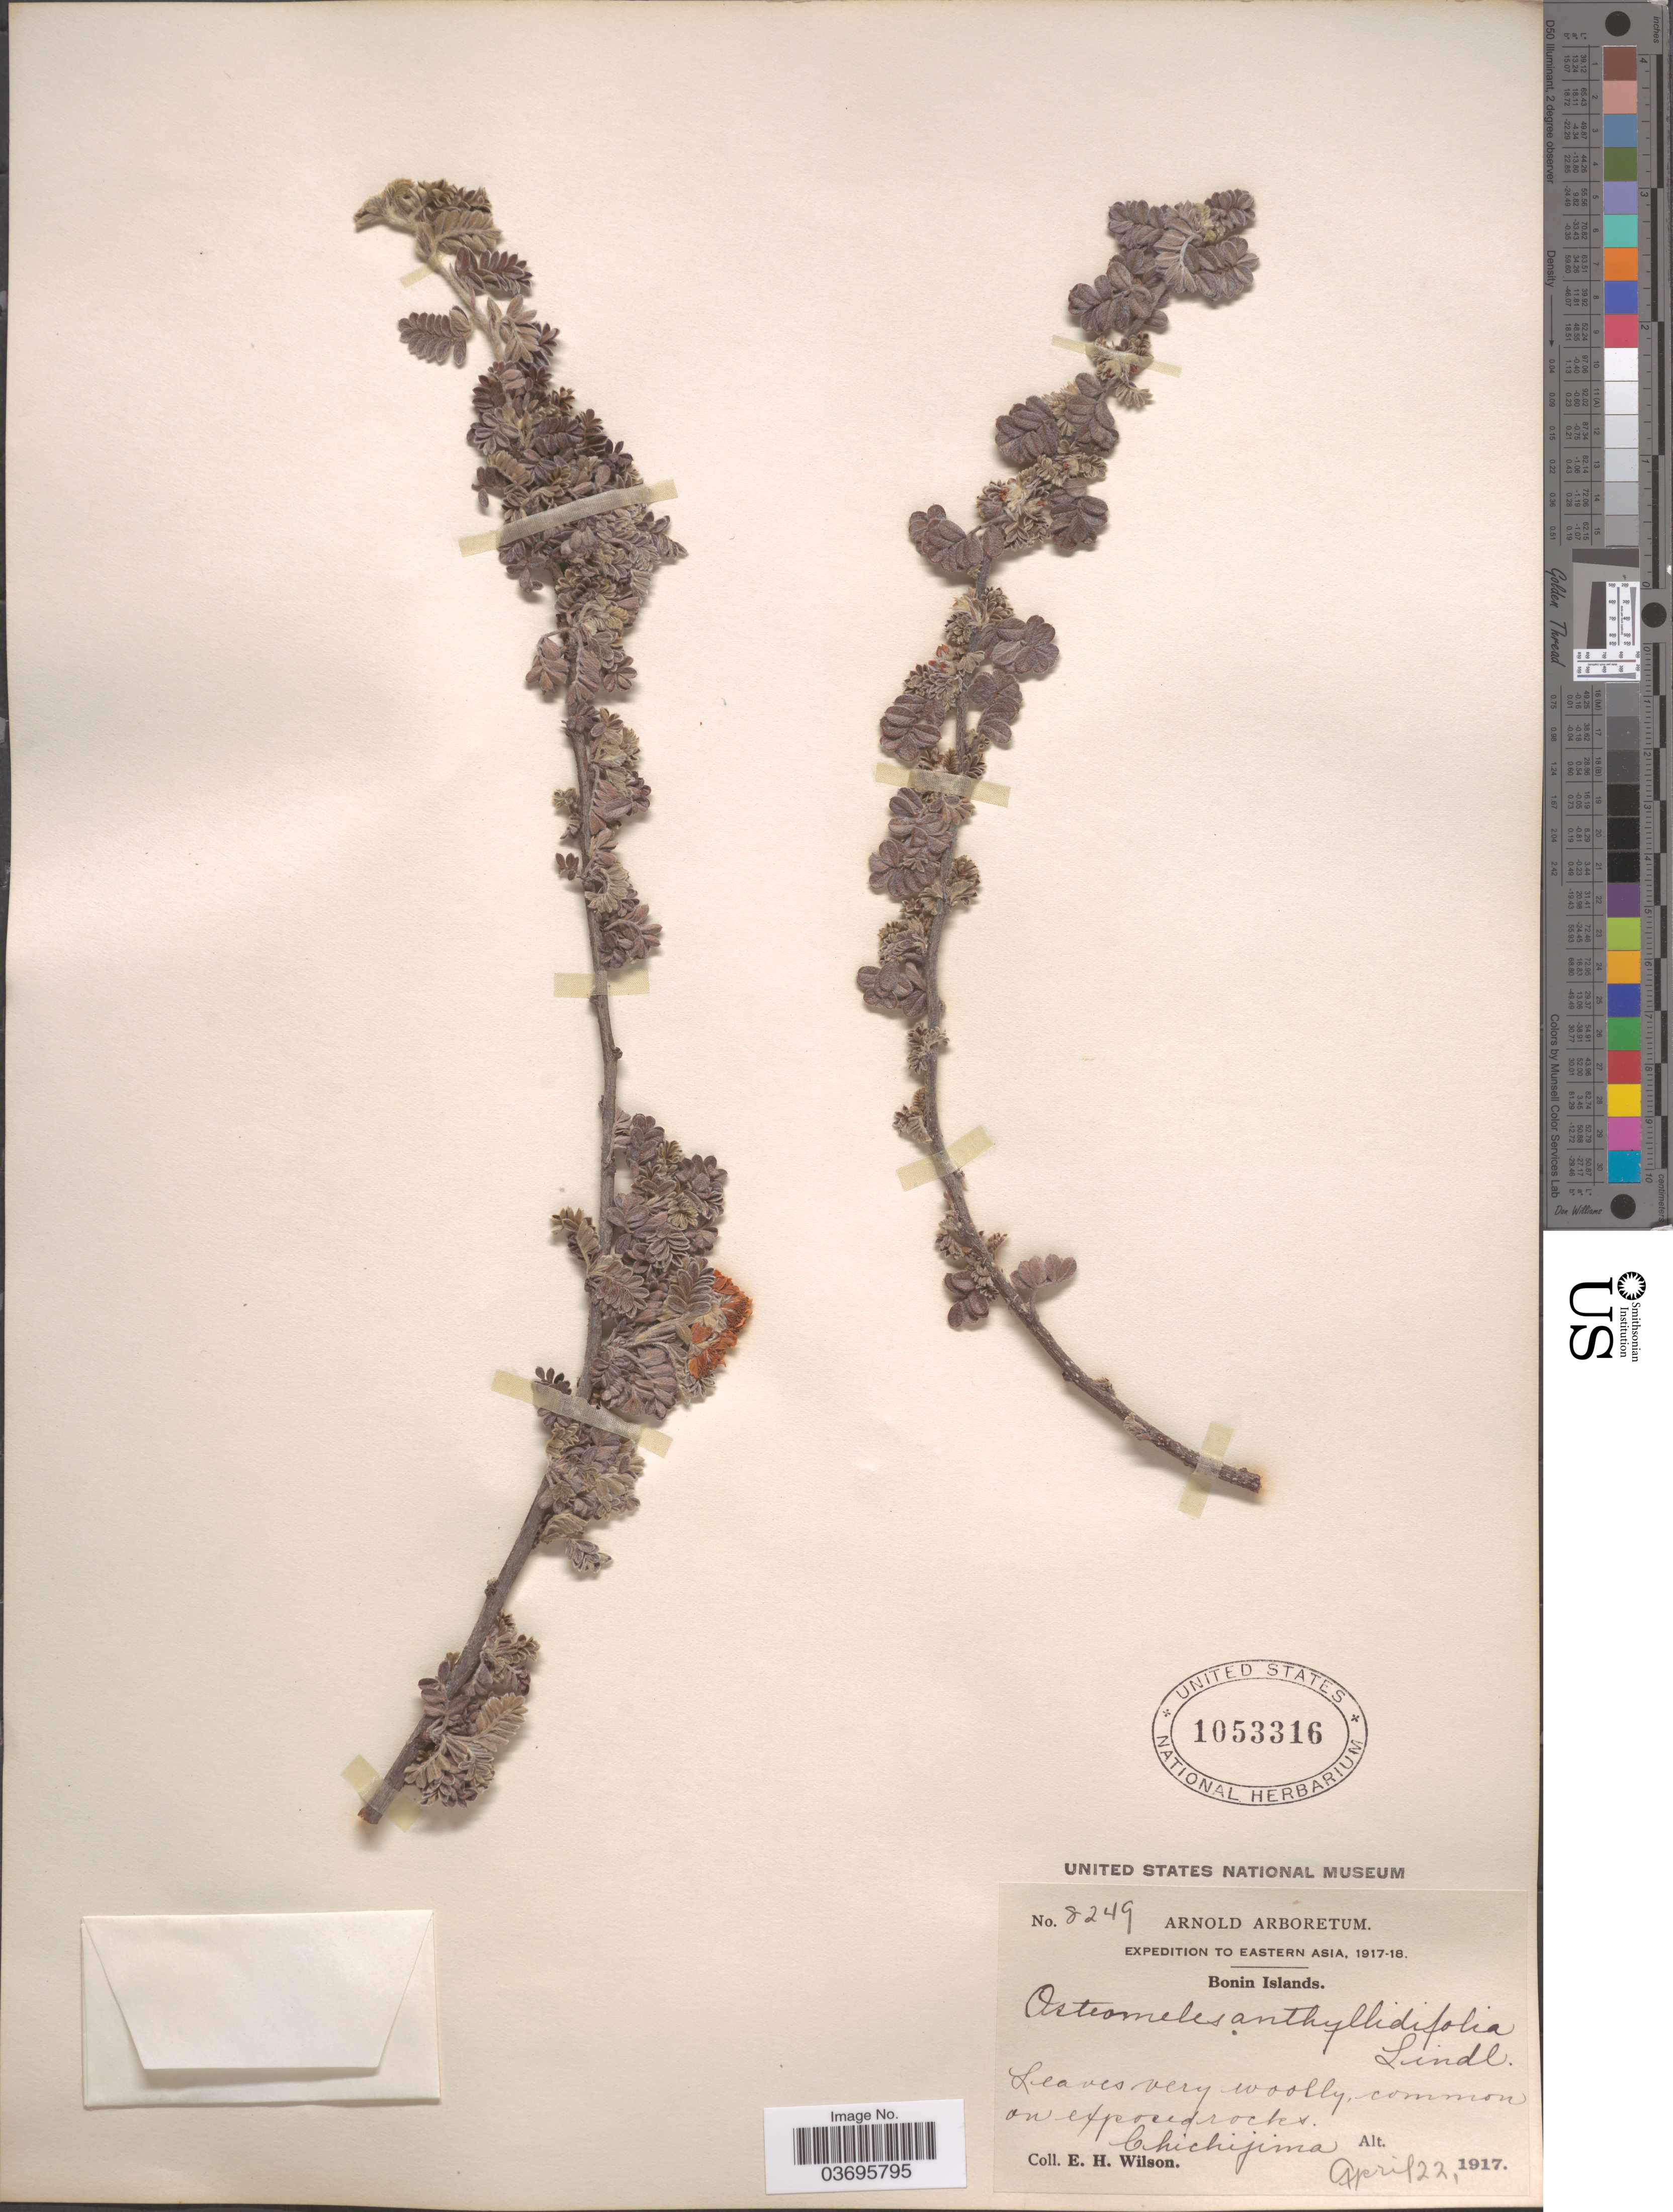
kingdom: Plantae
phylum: Tracheophyta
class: Magnoliopsida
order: Rosales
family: Rosaceae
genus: Osteomeles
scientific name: Osteomeles anthyllidifolia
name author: (Small) Lindl.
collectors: E. Wilson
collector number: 8249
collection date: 1917-04-22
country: Japan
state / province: Tokyo, Federal City of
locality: Bonin Islands. Chichijima.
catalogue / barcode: US 1053316